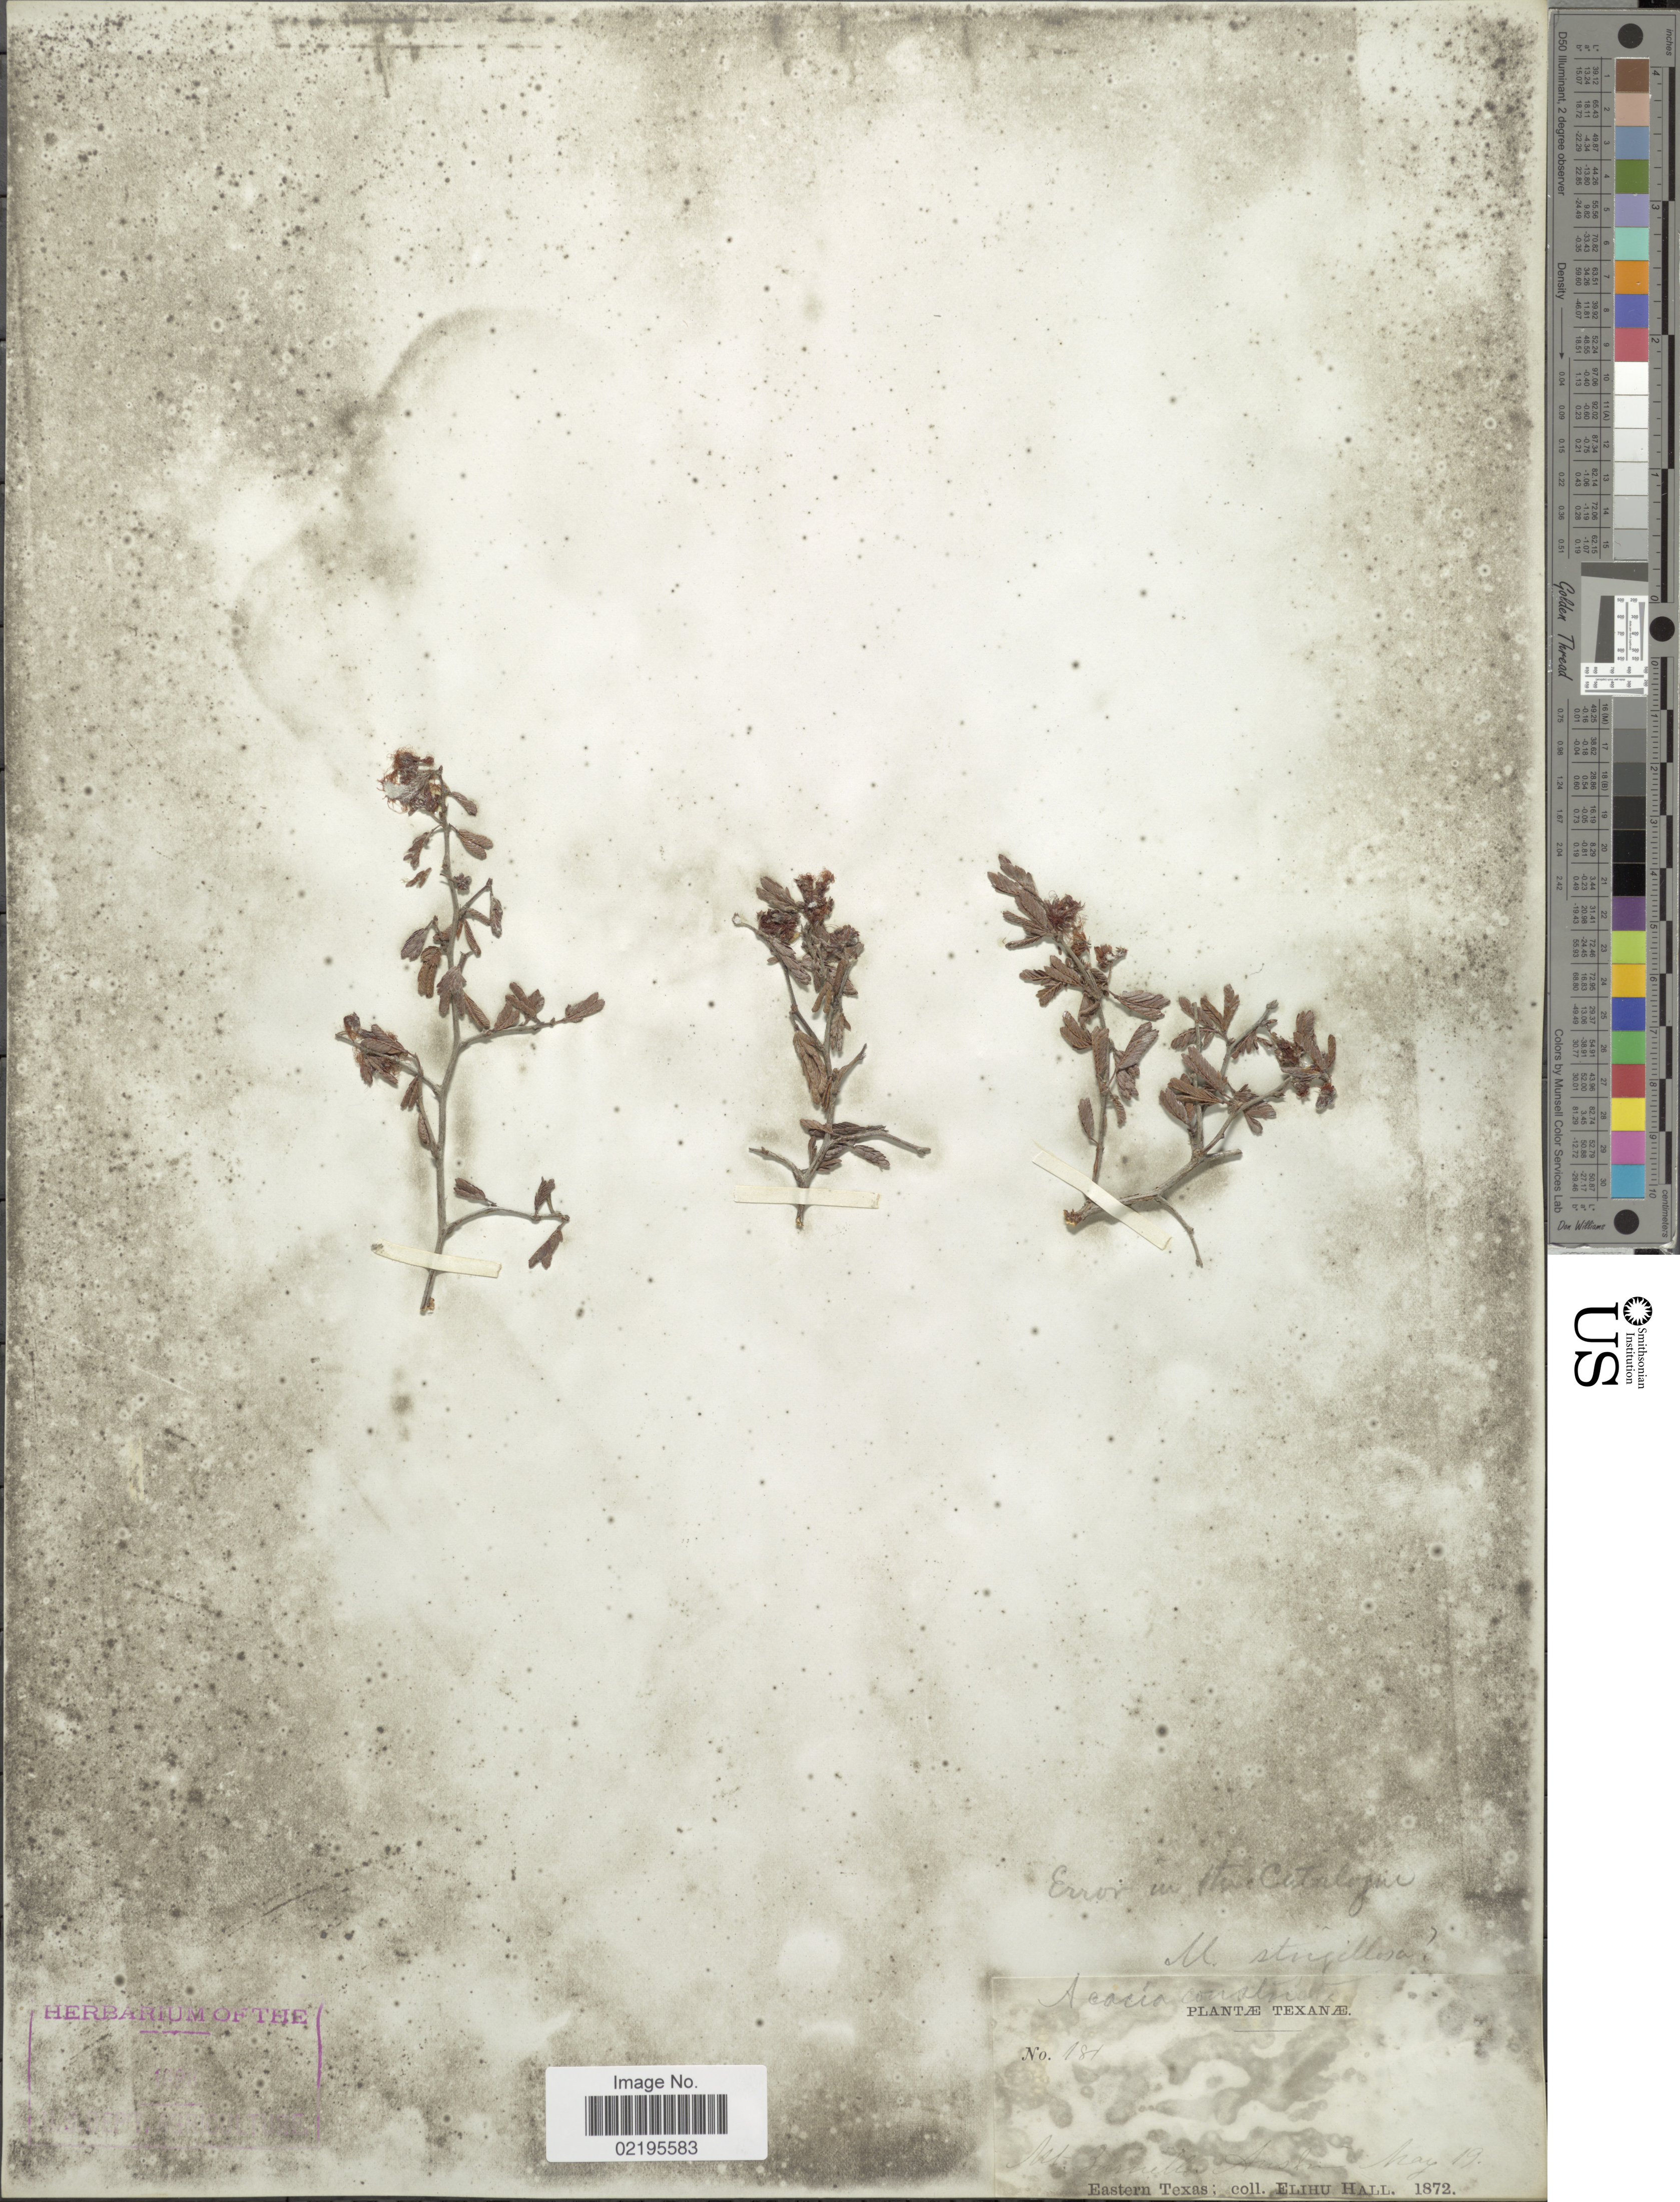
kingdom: Plantae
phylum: Tracheophyta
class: Magnoliopsida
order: Fabales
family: Fabaceae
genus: Calliandra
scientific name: Calliandra eriophylla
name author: Benth.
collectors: E. Hall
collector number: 181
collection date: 1872-05-19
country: United States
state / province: Texas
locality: Bonnell, Austin